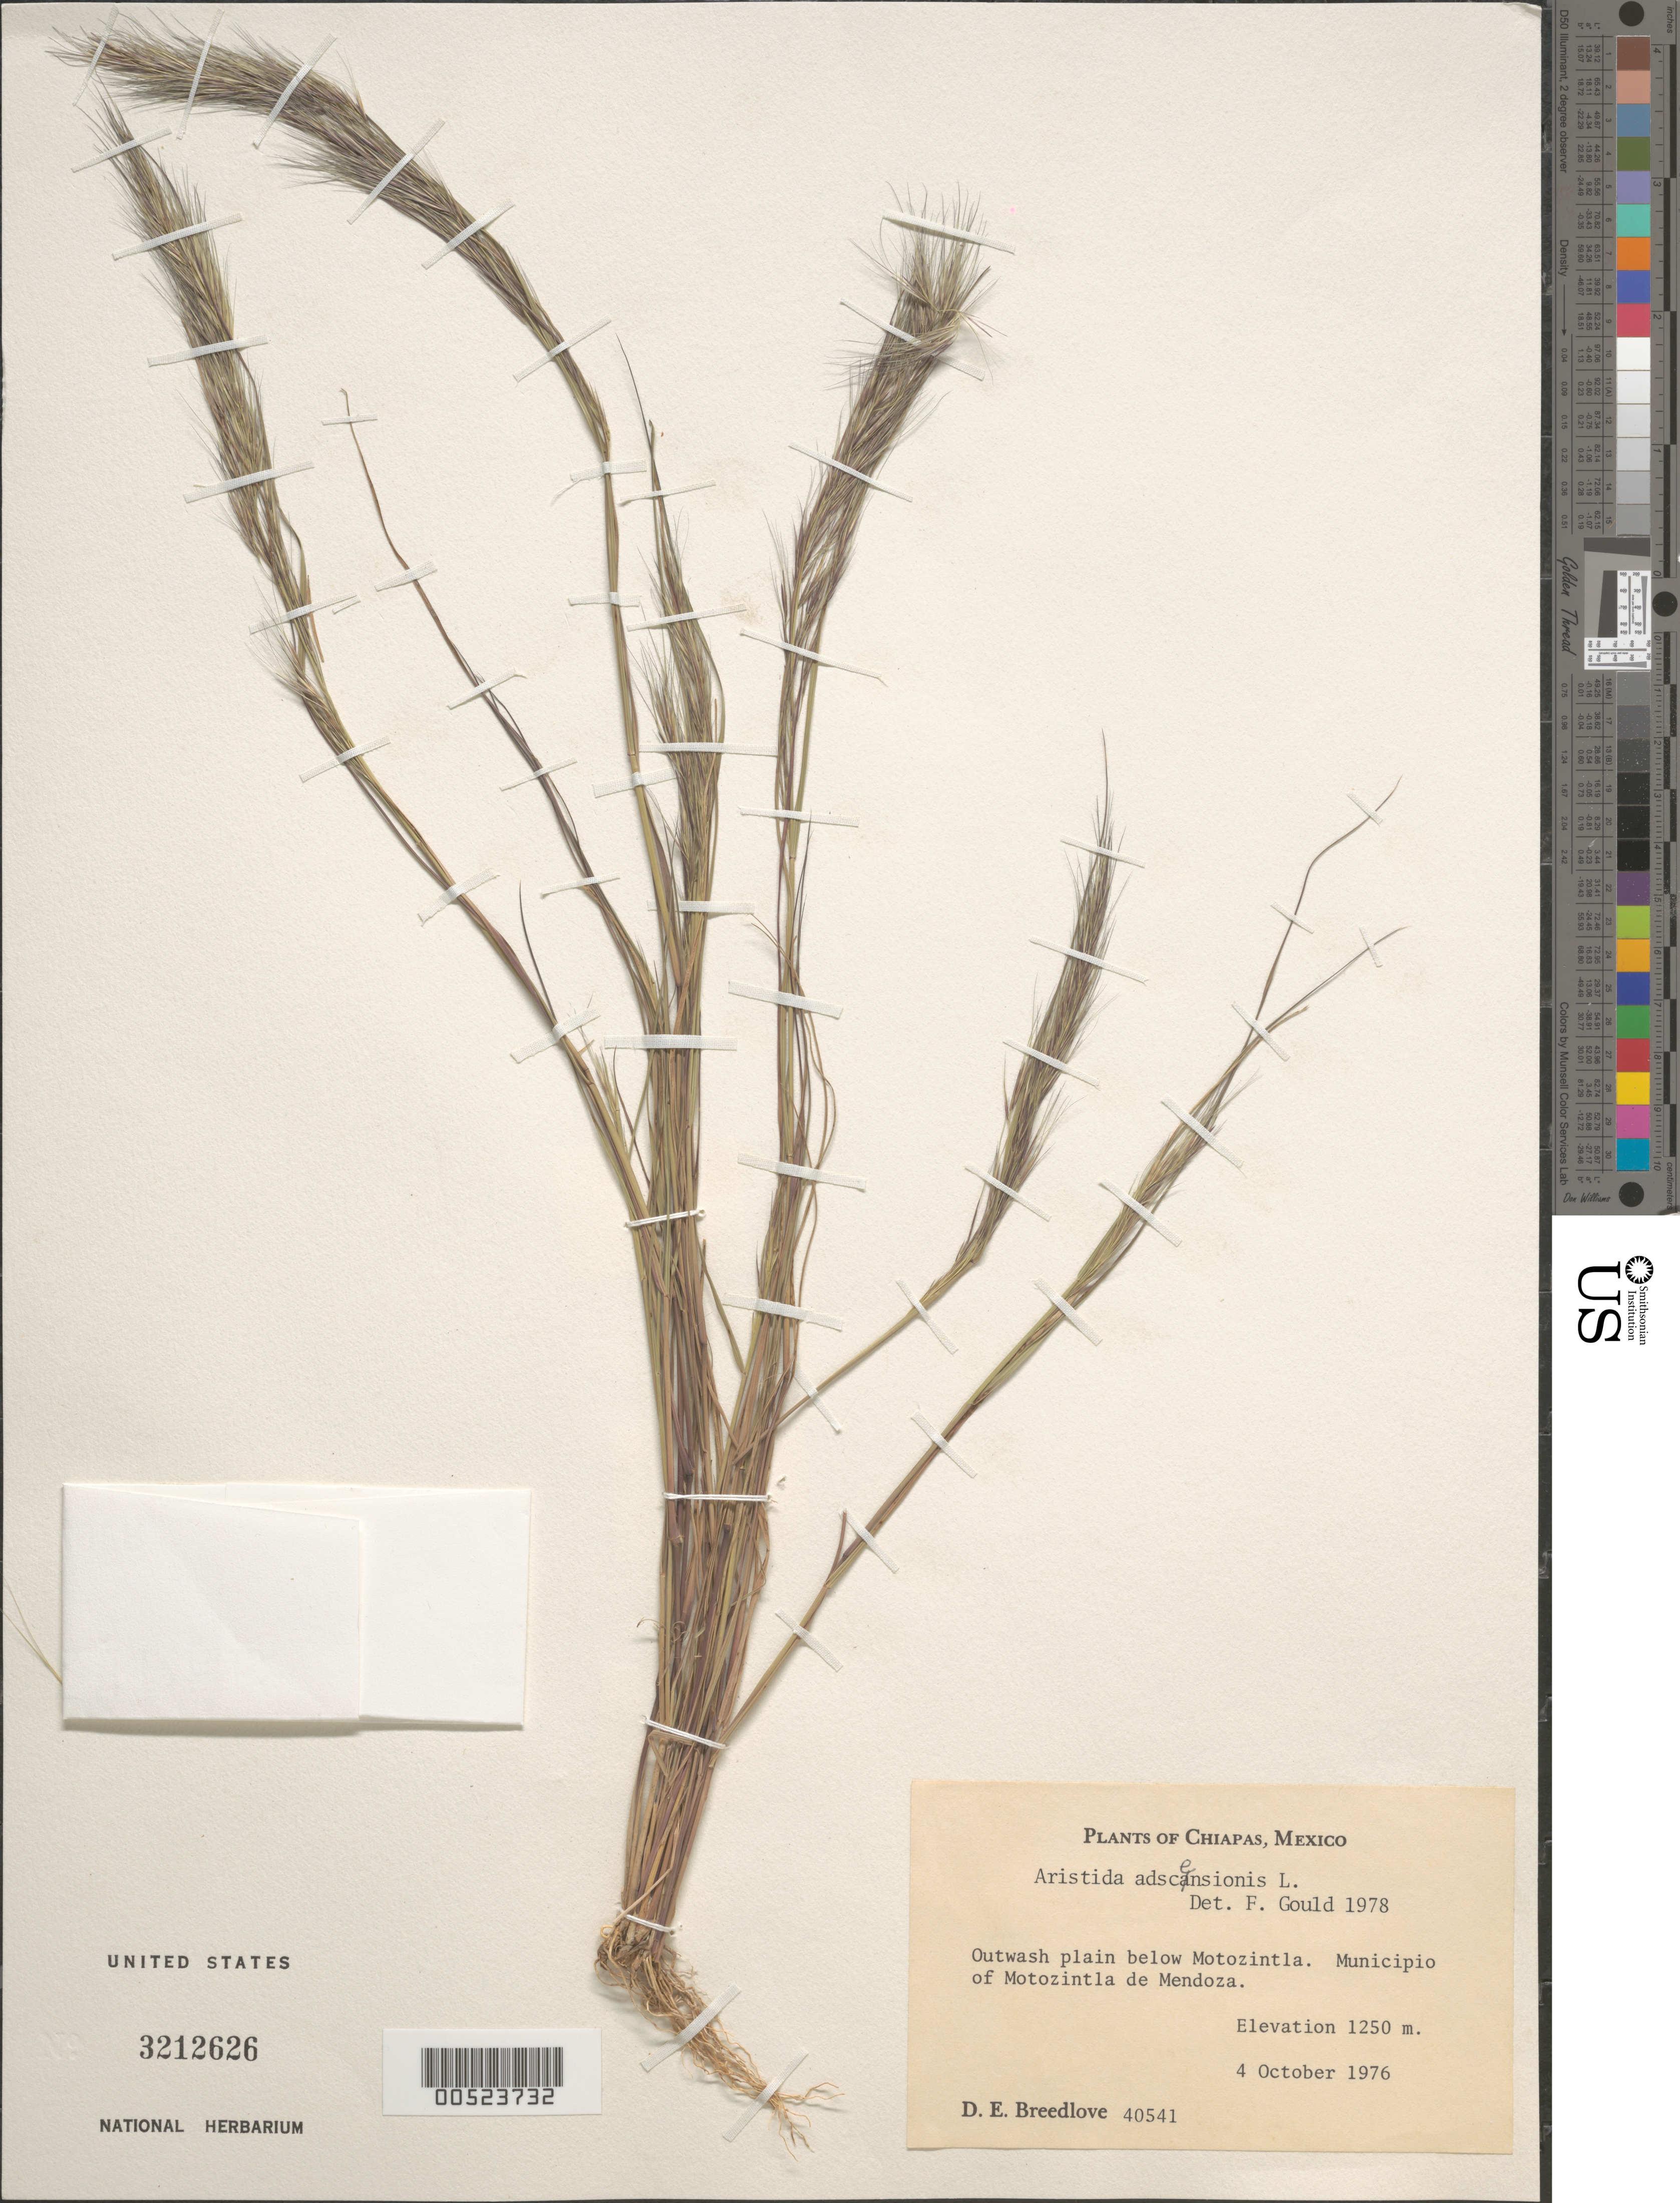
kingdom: Plantae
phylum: Tracheophyta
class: Liliopsida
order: Poales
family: Poaceae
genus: Aristida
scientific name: Aristida adscensionis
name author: L.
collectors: D. E. Breedlove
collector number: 40541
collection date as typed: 4 Oct 1976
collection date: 1976-10-04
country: Mexico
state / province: Chiapas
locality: Below Motozintla, Municipio of Motozintla de Mendoza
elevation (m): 1250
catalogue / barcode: US 3212626